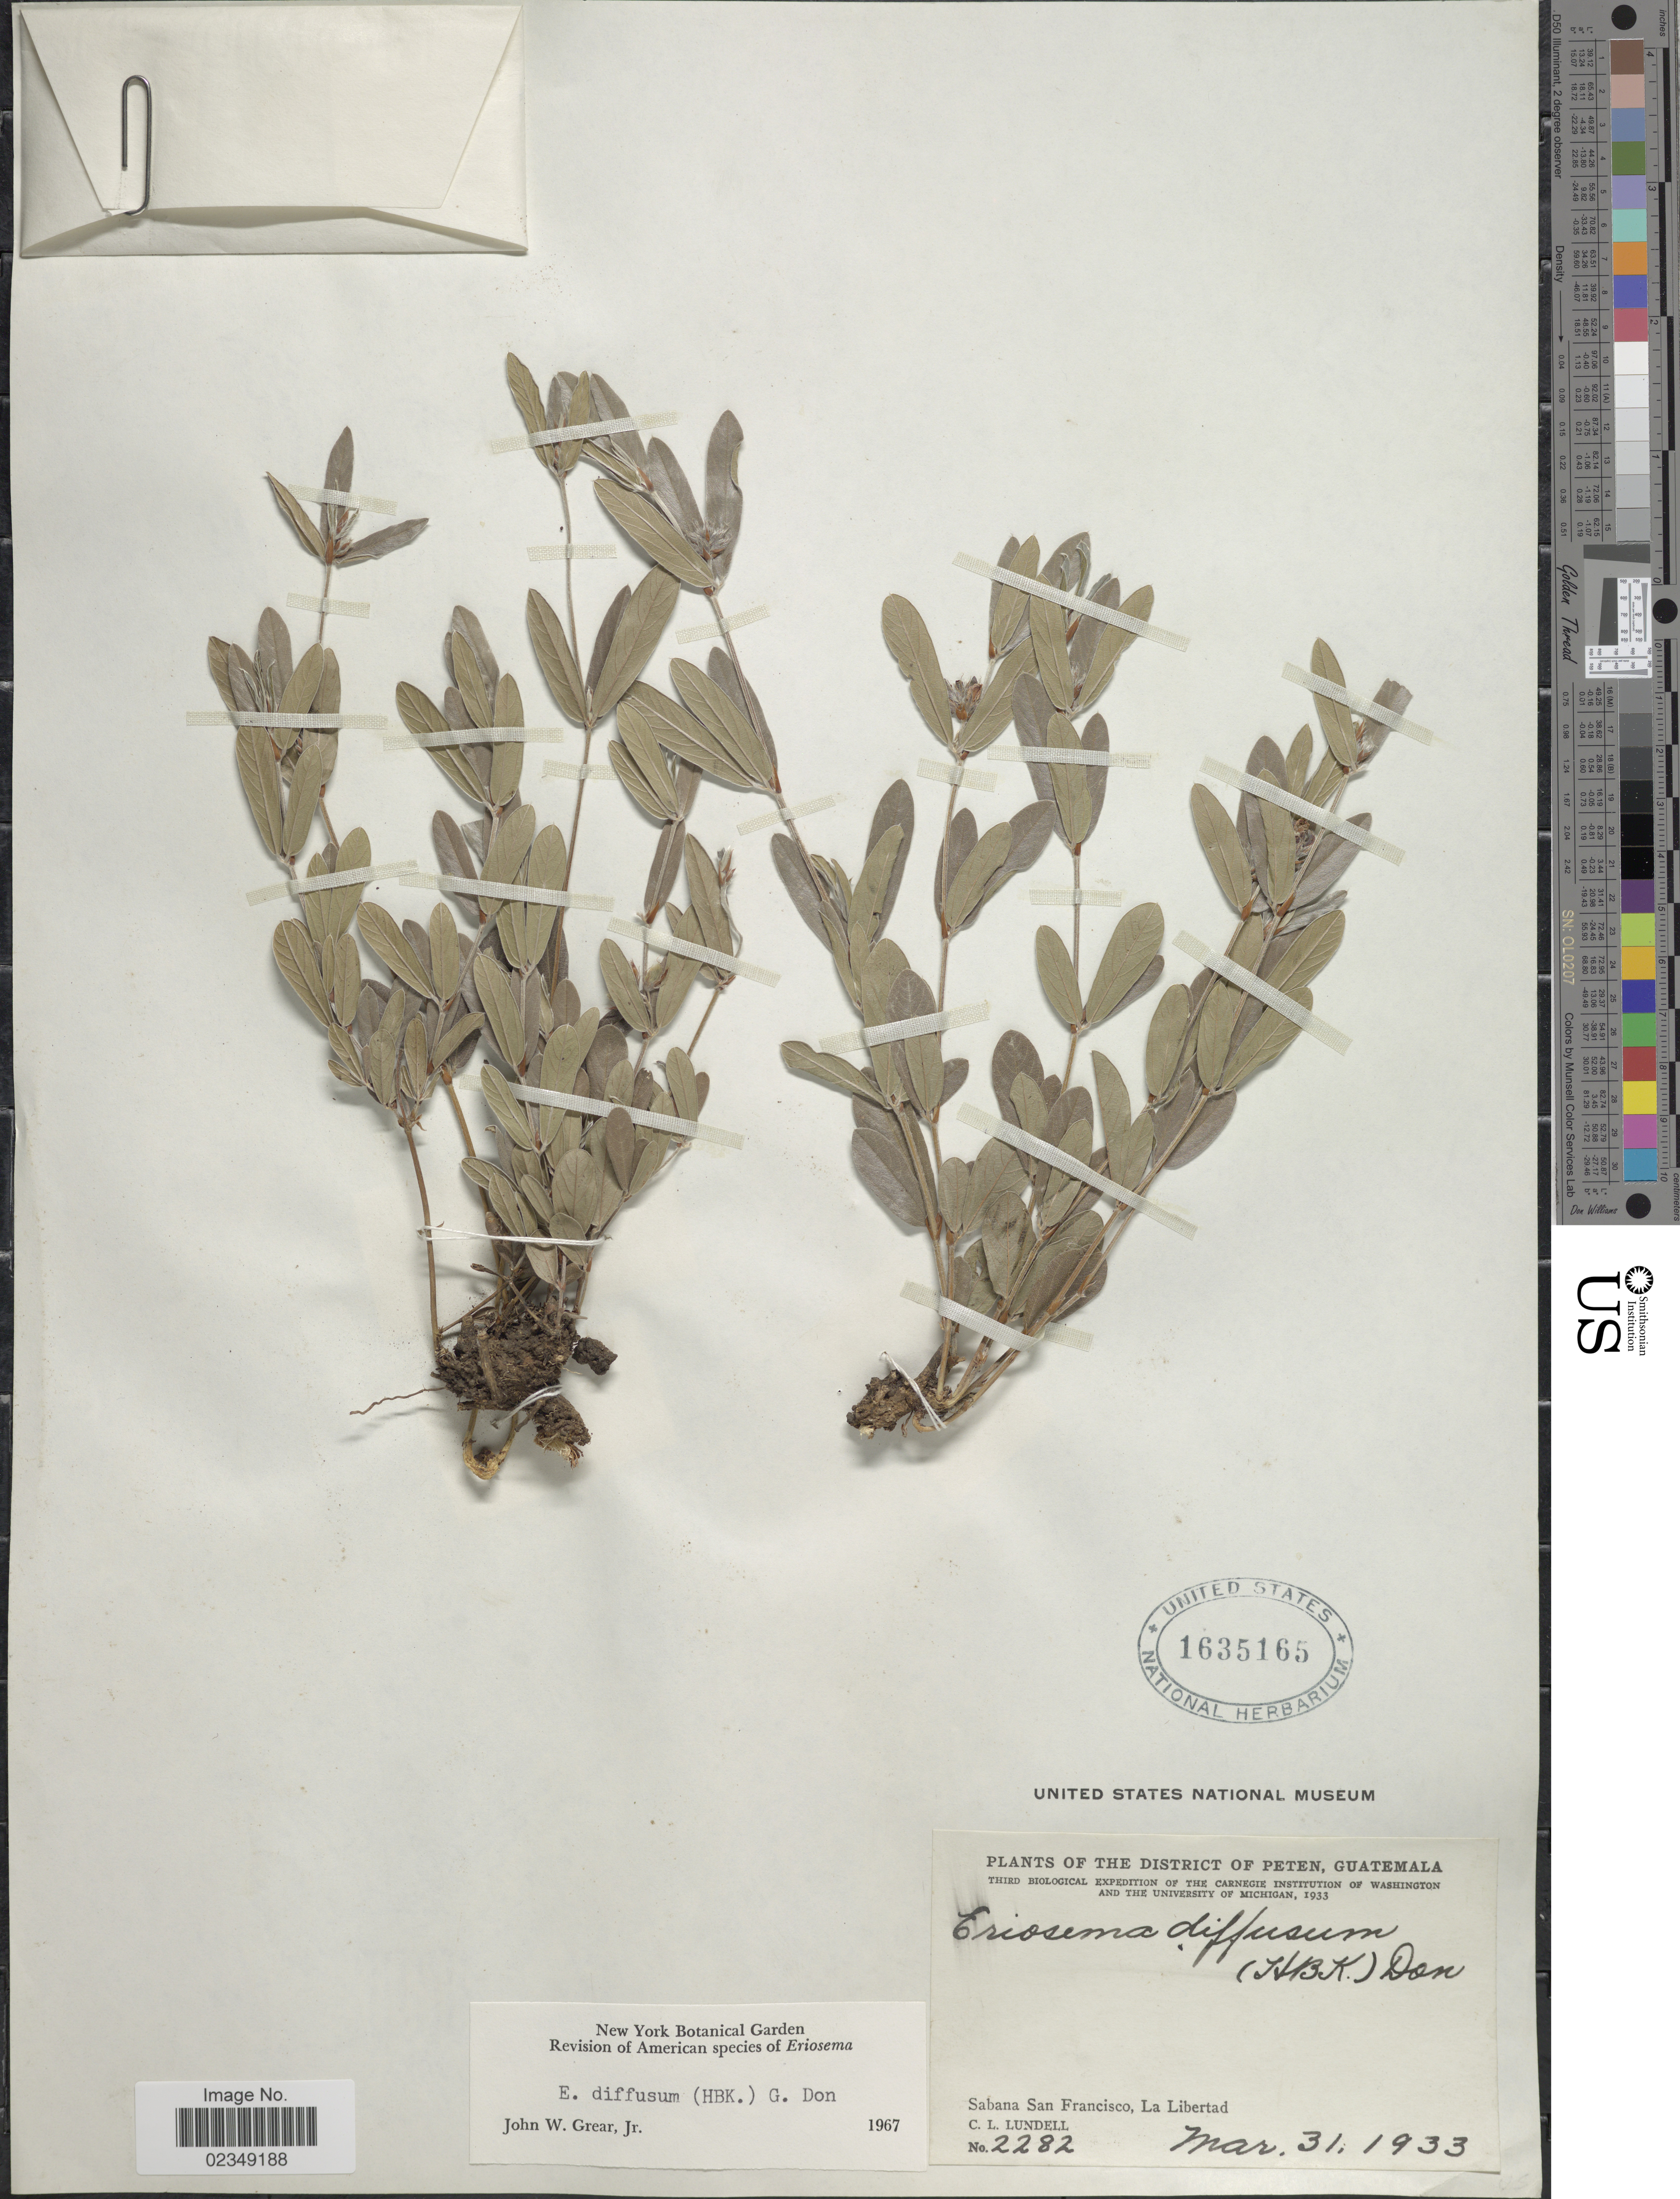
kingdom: Plantae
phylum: Tracheophyta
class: Magnoliopsida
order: Fabales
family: Fabaceae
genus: Eriosema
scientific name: Eriosema diffusum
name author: (Kunth) G. Don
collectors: C. L. Lundell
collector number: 2282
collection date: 1933-03-31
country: Guatemala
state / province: El Petén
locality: District of Peten. Sabana San Francisco, La Libertad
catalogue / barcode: US 1635165